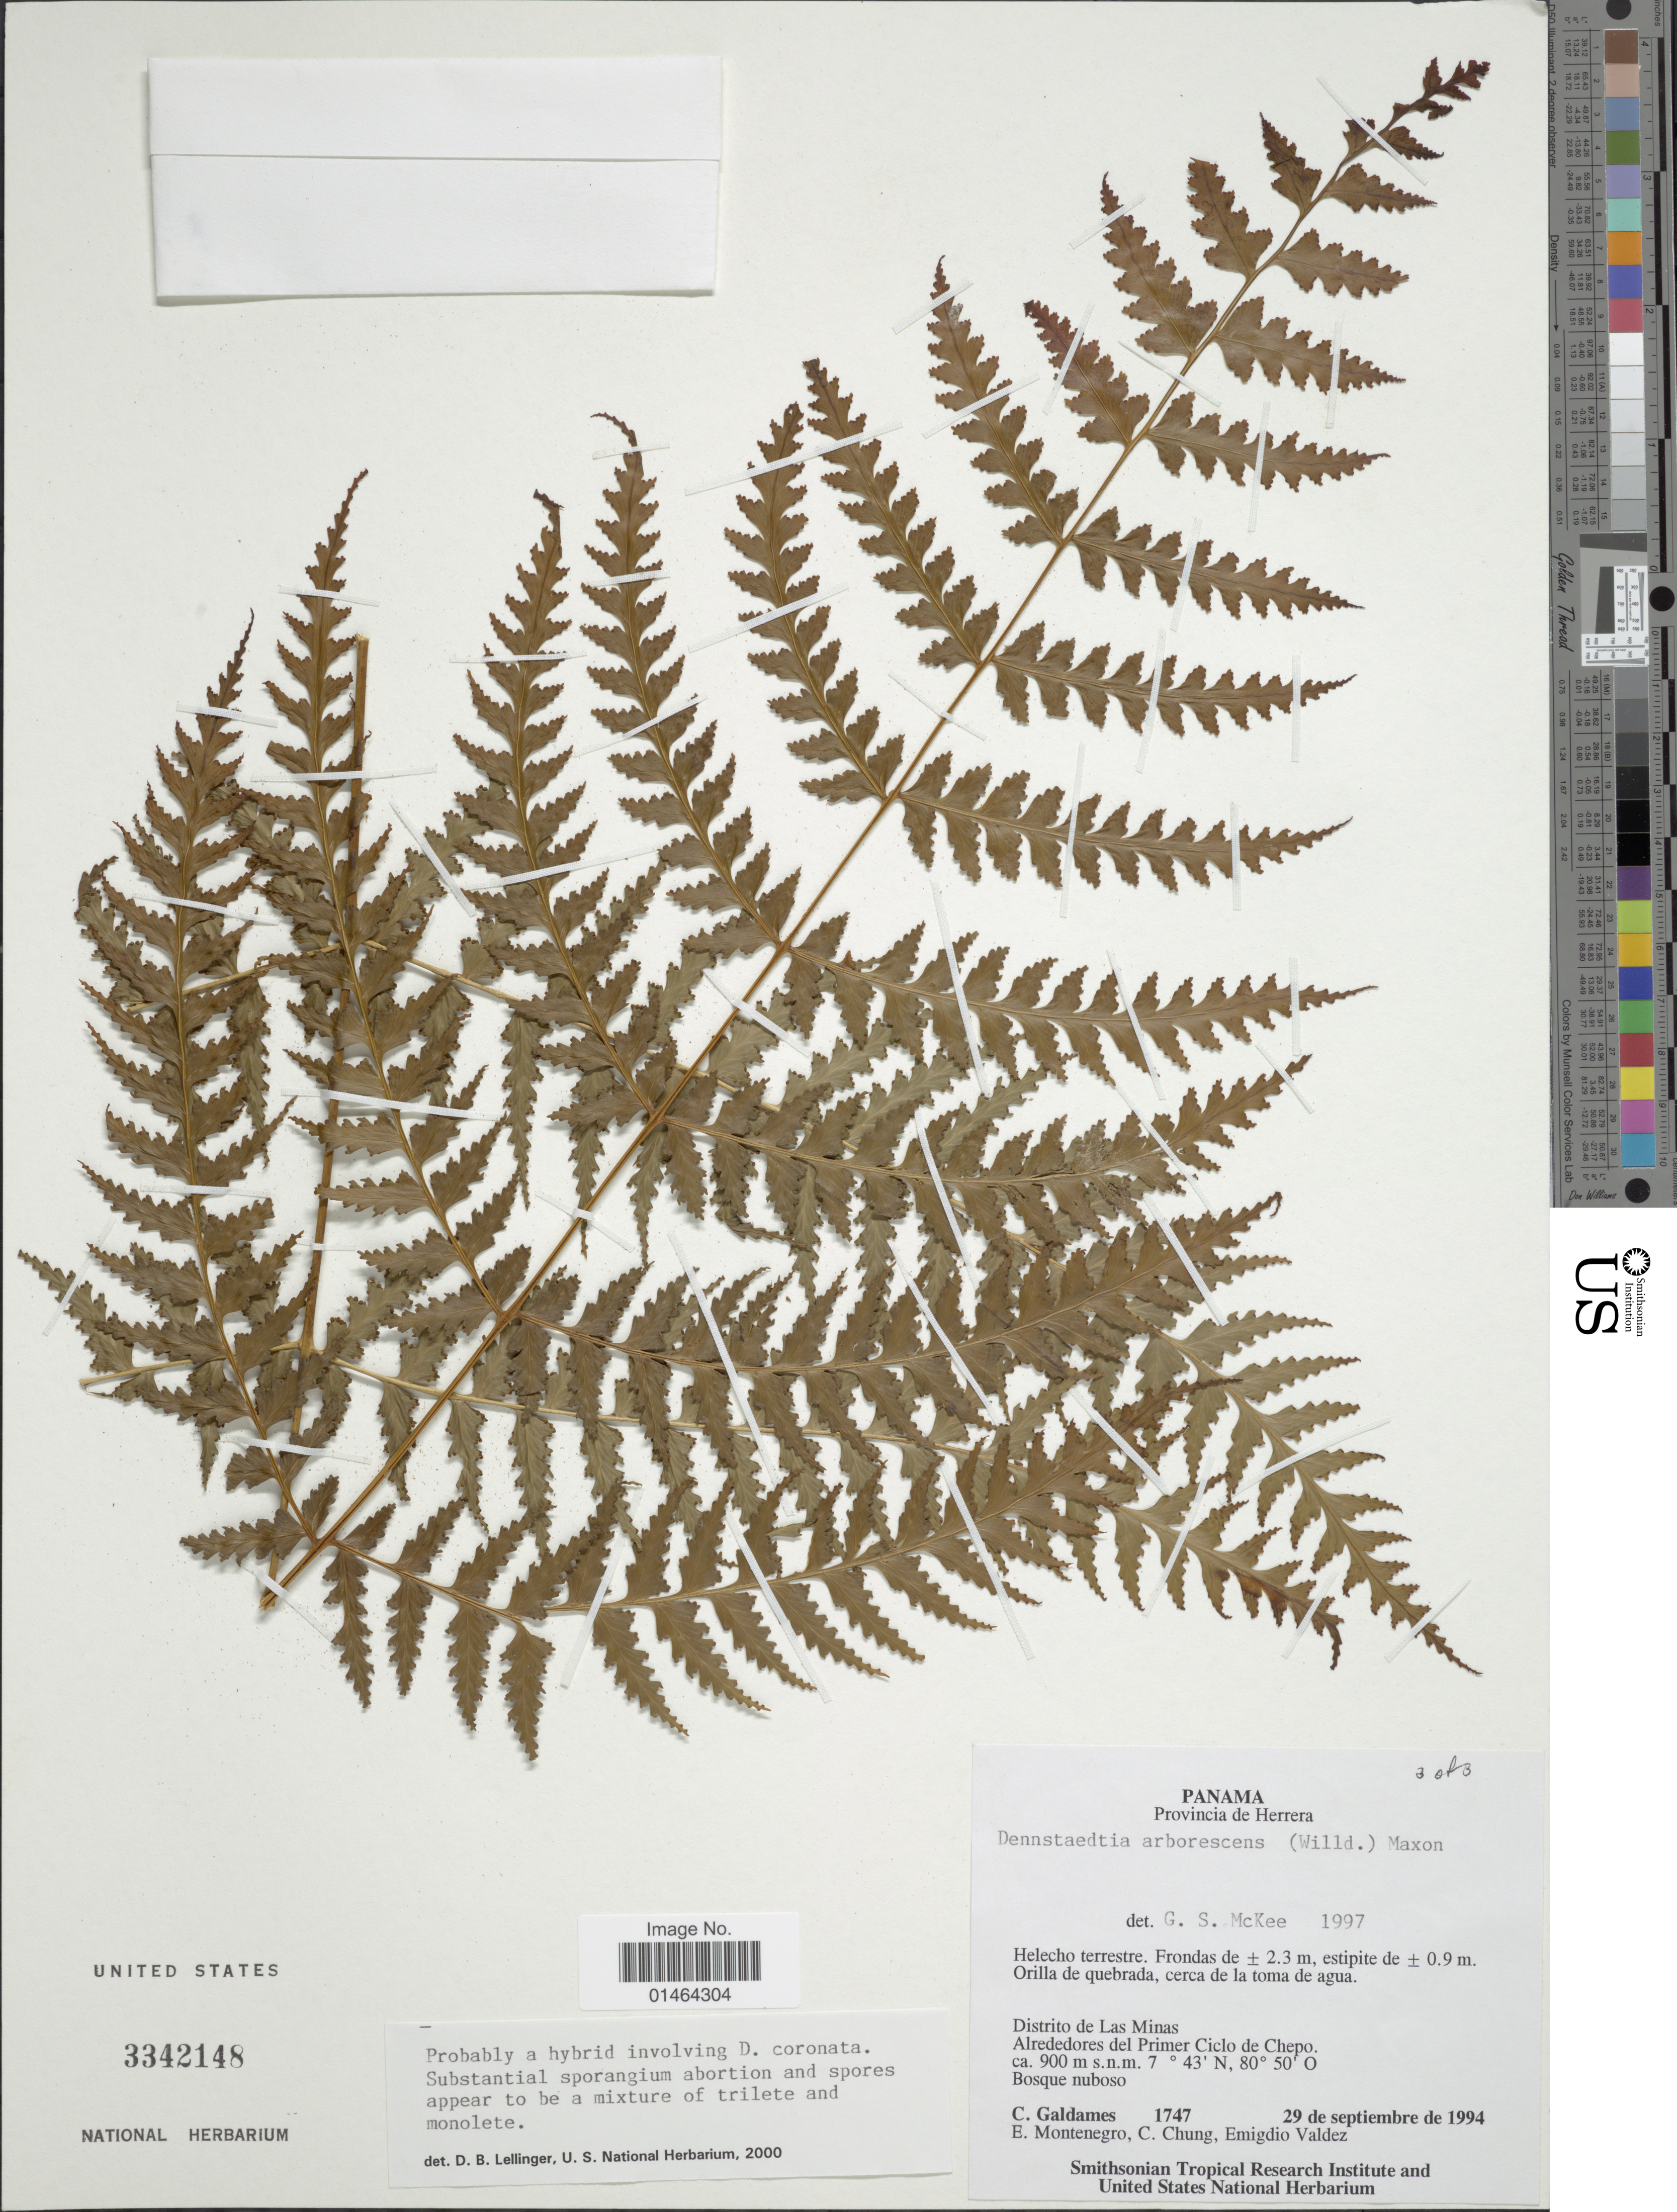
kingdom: Plantae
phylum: Tracheophyta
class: Polypodiopsida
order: Polypodiales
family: Dennstaedtiaceae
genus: Dennstaedtia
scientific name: Dennstaedtia sp.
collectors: C. Galdames, E. Montenegro, C. Chung & E. Valdez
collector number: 1747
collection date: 1994-09-29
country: Panama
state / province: Herrera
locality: Distrito de Las Minas. Alrededores del Primer Ciclo de Chepo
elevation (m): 900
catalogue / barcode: US 3342148